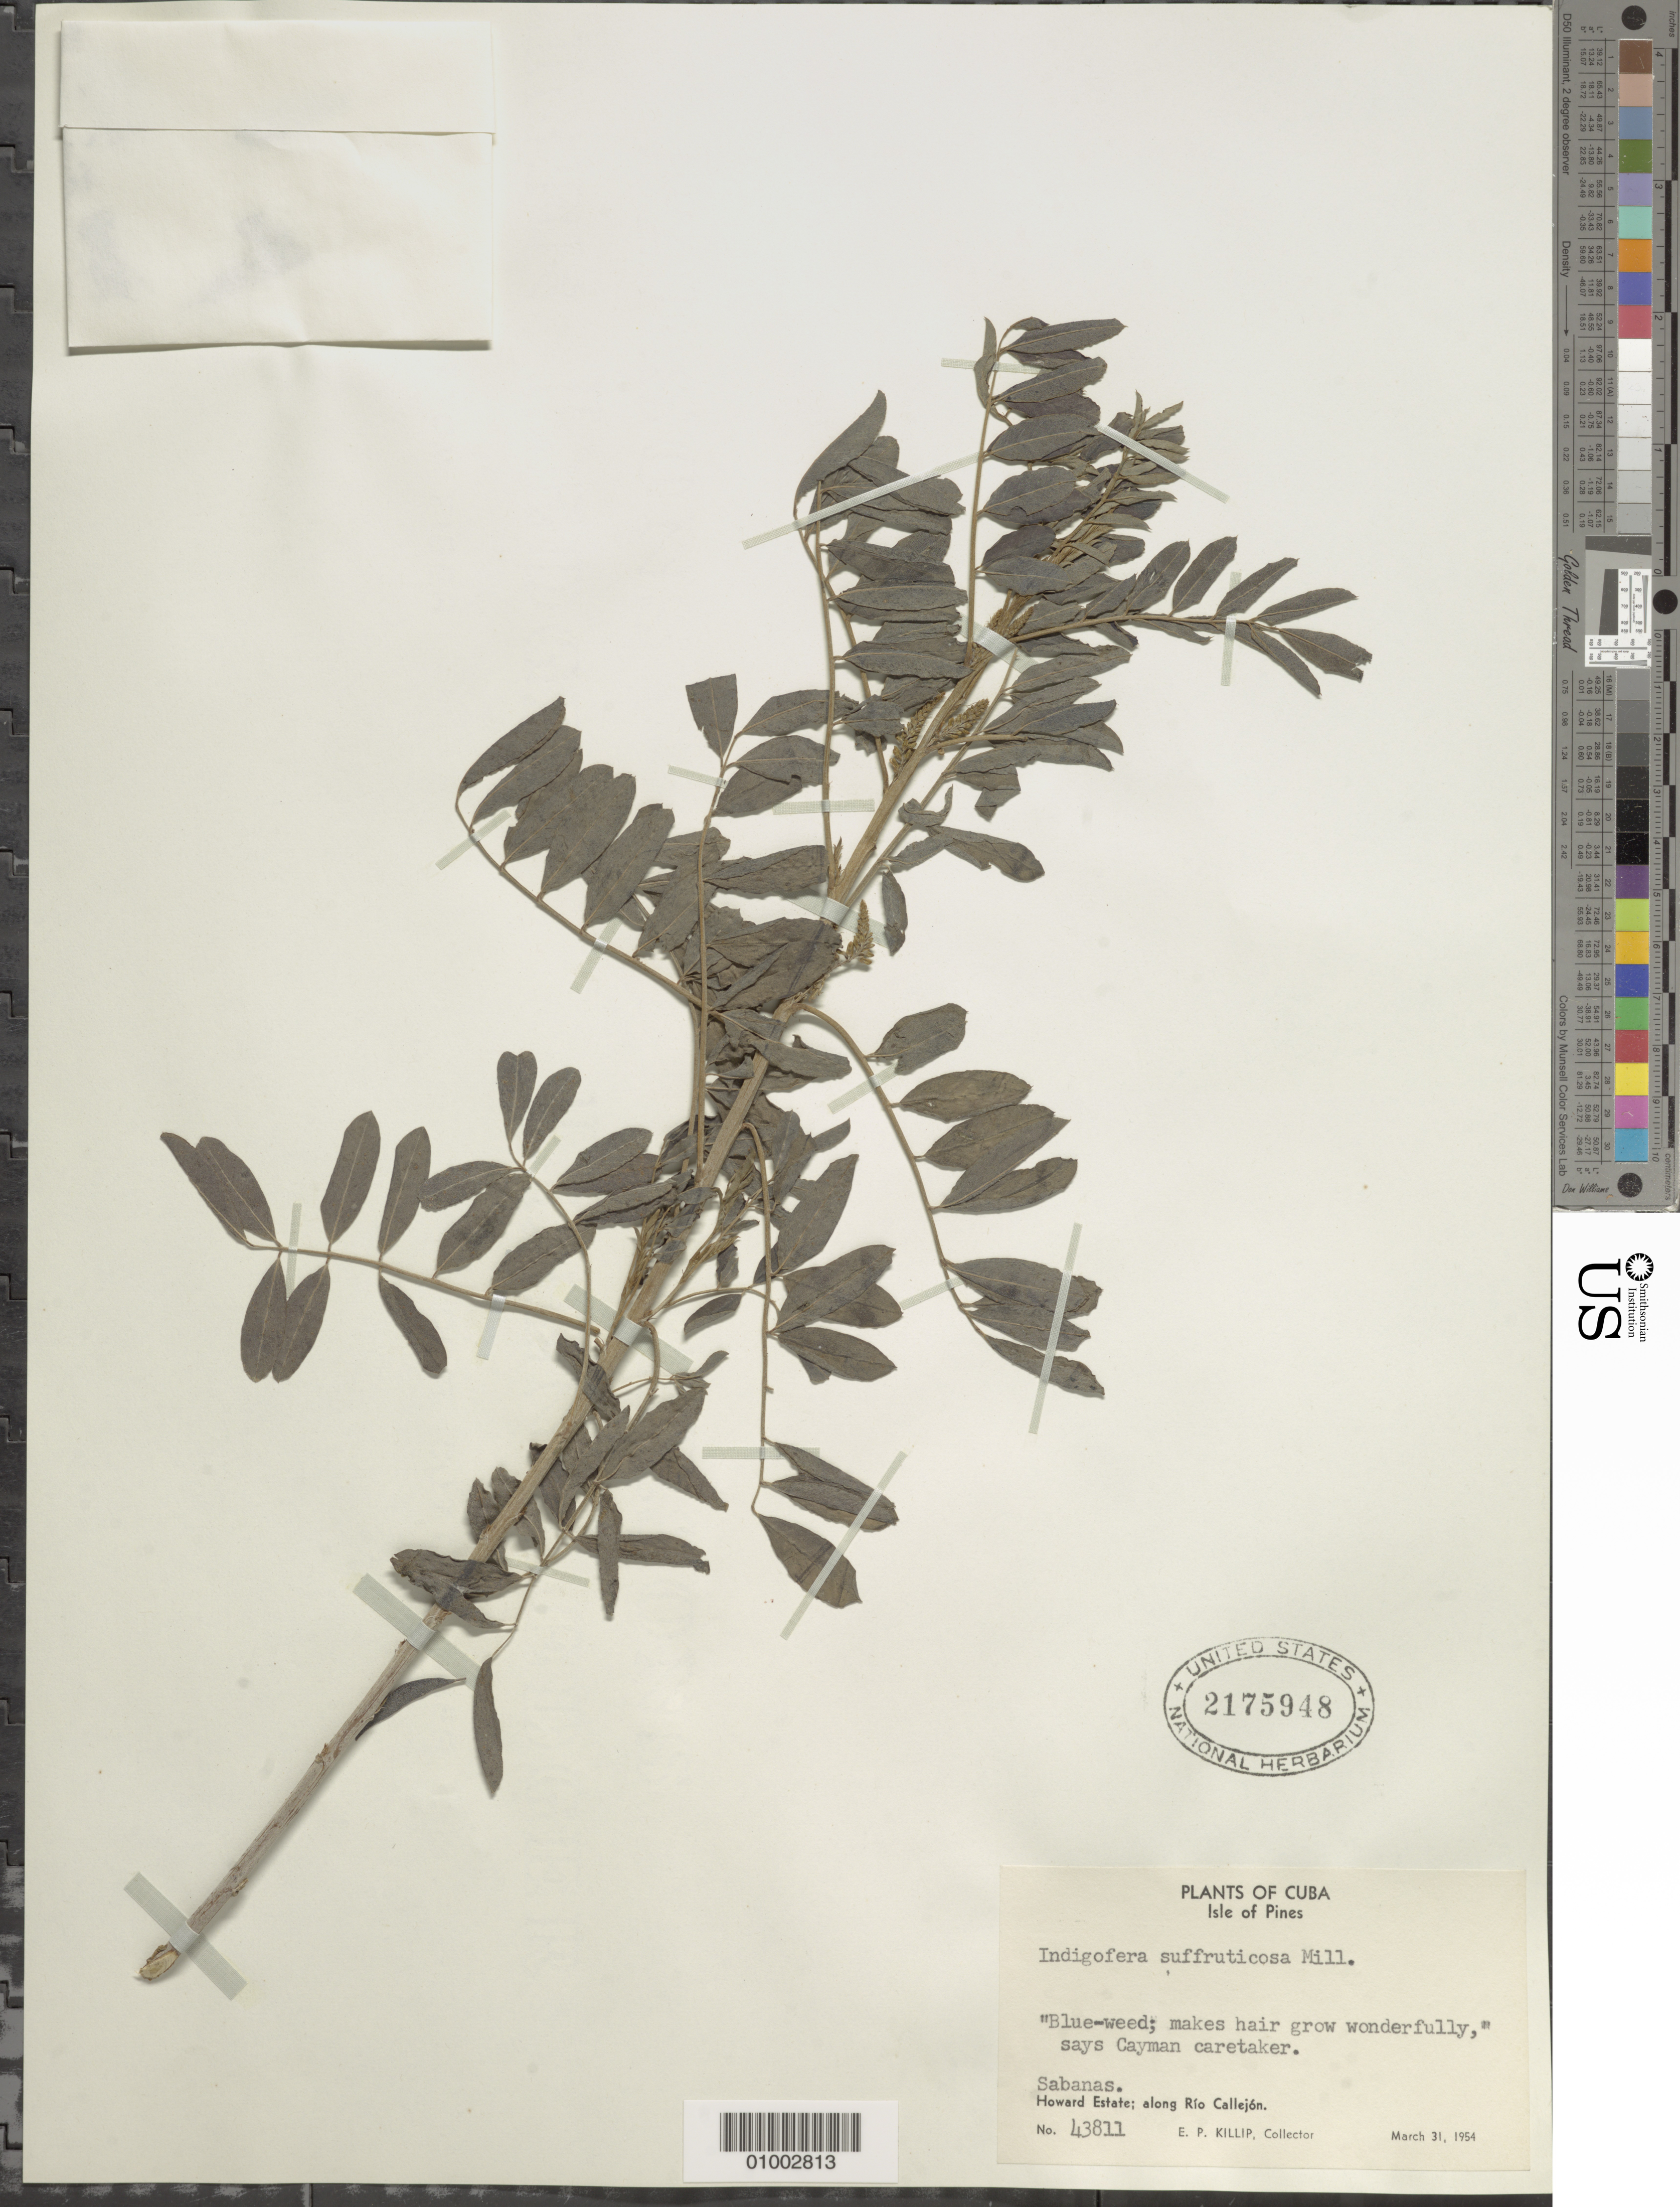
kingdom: Plantae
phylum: Tracheophyta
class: Magnoliopsida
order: Fabales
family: Fabaceae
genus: Indigofera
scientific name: Indigofera suffruticosa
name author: Mill.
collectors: E. P. Killip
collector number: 43811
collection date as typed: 31 Mar 1954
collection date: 1954-03-31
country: Cuba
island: Cuba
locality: Sabanas, Howard Estate, along Rio Callejon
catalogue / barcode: US 2175948